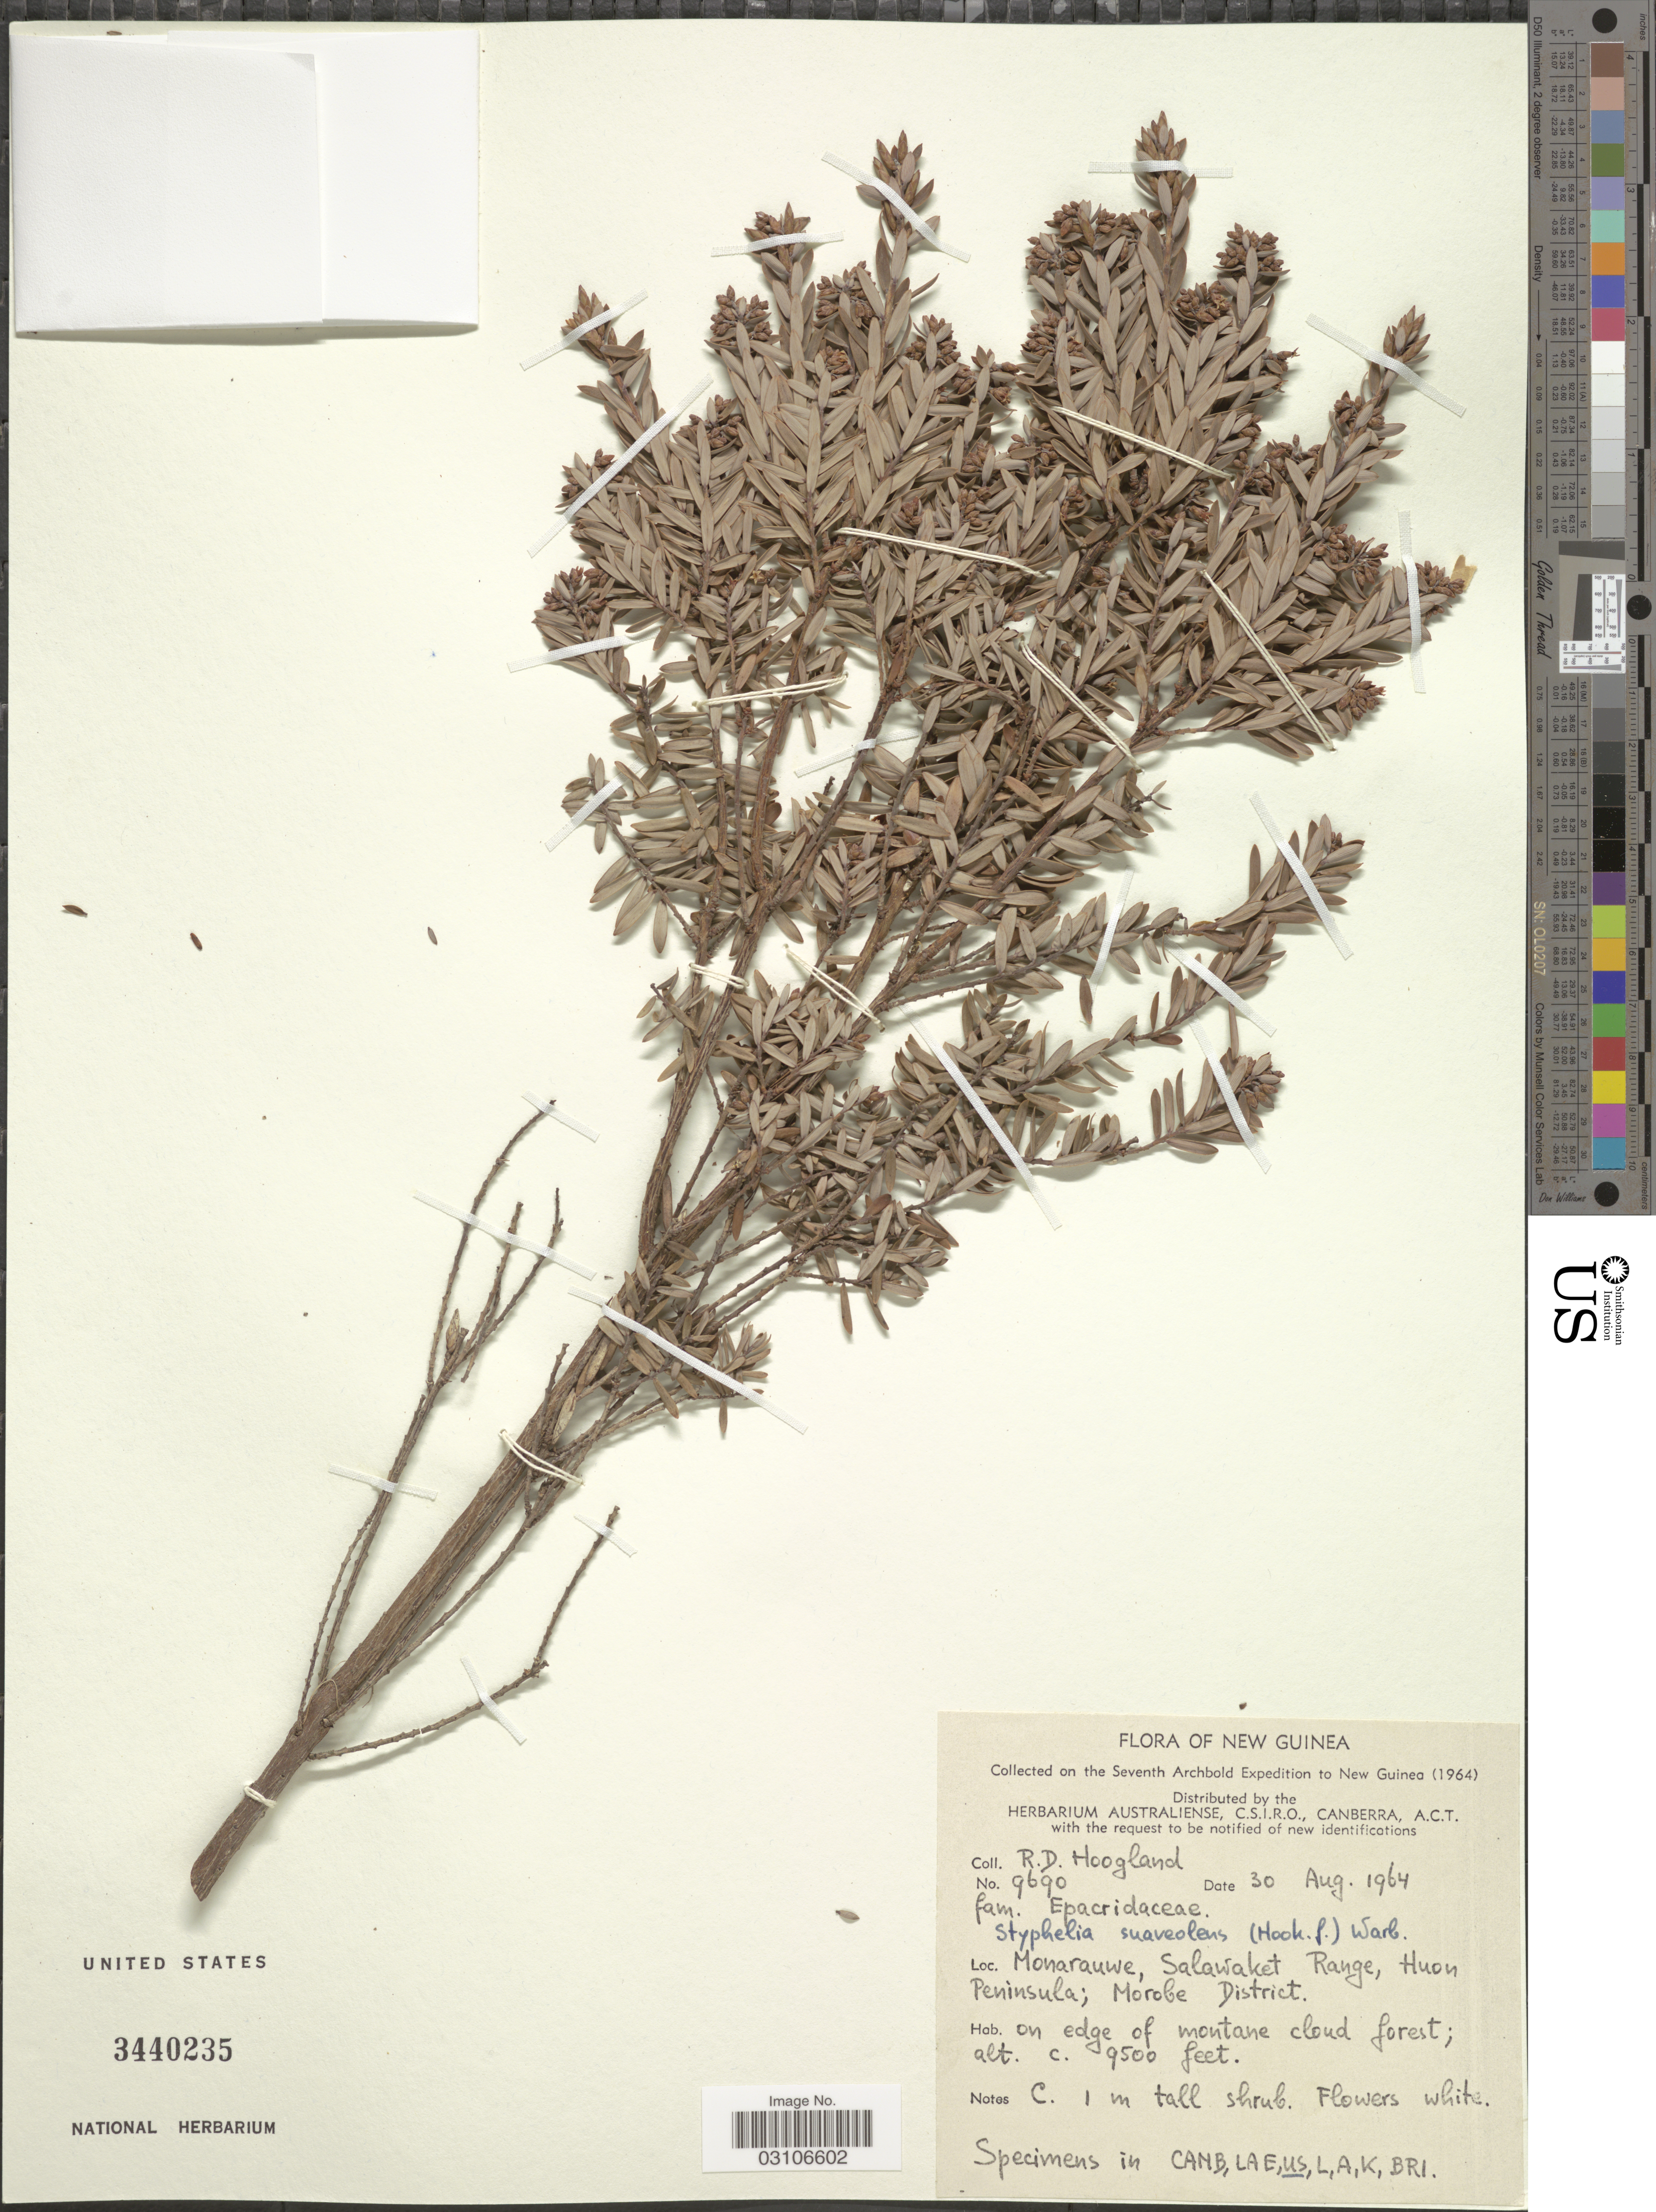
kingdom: Plantae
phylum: Tracheophyta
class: Magnoliopsida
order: Ericales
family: Ericaceae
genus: Styphelia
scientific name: Styphelia suaveolens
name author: (Hook. f.) Warb. ex P. Sarasin & Sarasin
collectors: R. D. Hoogland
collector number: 9690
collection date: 1964-08-30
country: Papua New Guinea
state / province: Morobe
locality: New Guinea. Monarauwe, Salawaket Range, Huon Peninsula; Morobe District.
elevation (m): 2896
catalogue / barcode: US 3440235